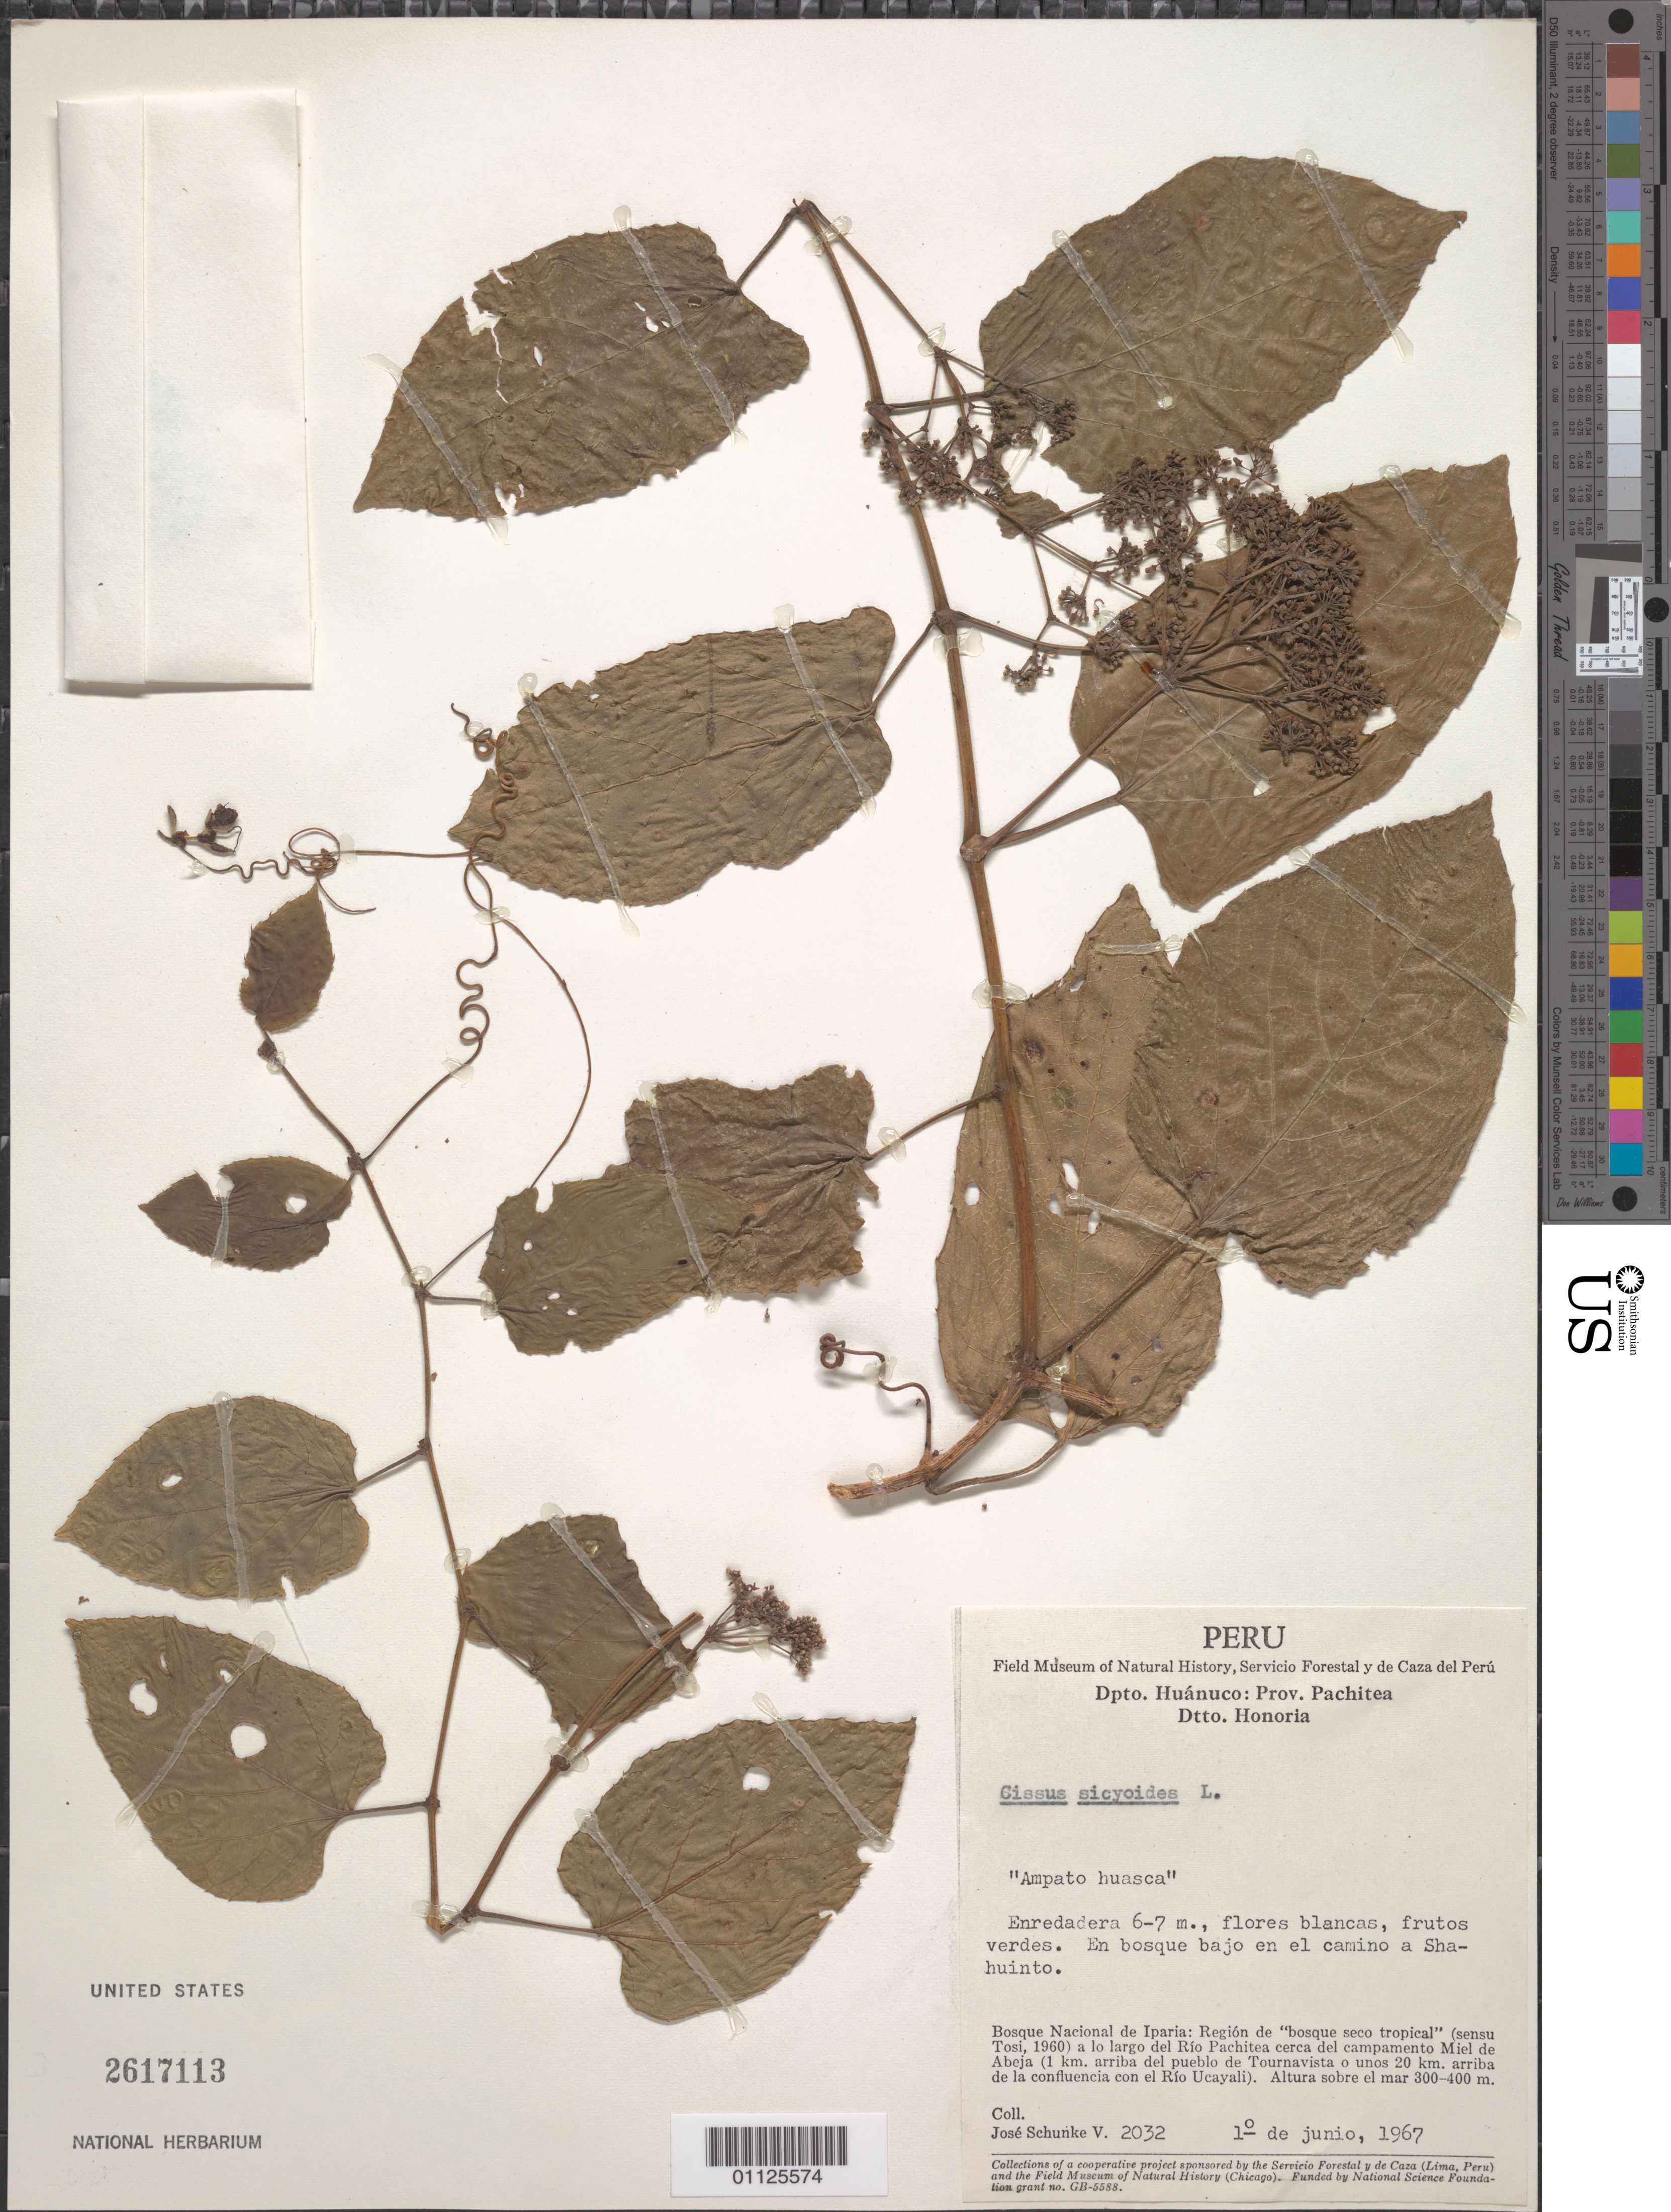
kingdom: Plantae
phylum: Tracheophyta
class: Magnoliopsida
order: Vitales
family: Vitaceae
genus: Cissus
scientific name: Cissus verticillata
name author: (L.) Nicolson & C.E. Jarvis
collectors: J. Schunke Vigo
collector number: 2032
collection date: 1967-06-01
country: Peru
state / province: Huánuco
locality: Prov. Pachitea. Dtto. Honoria.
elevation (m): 300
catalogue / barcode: US 2617113